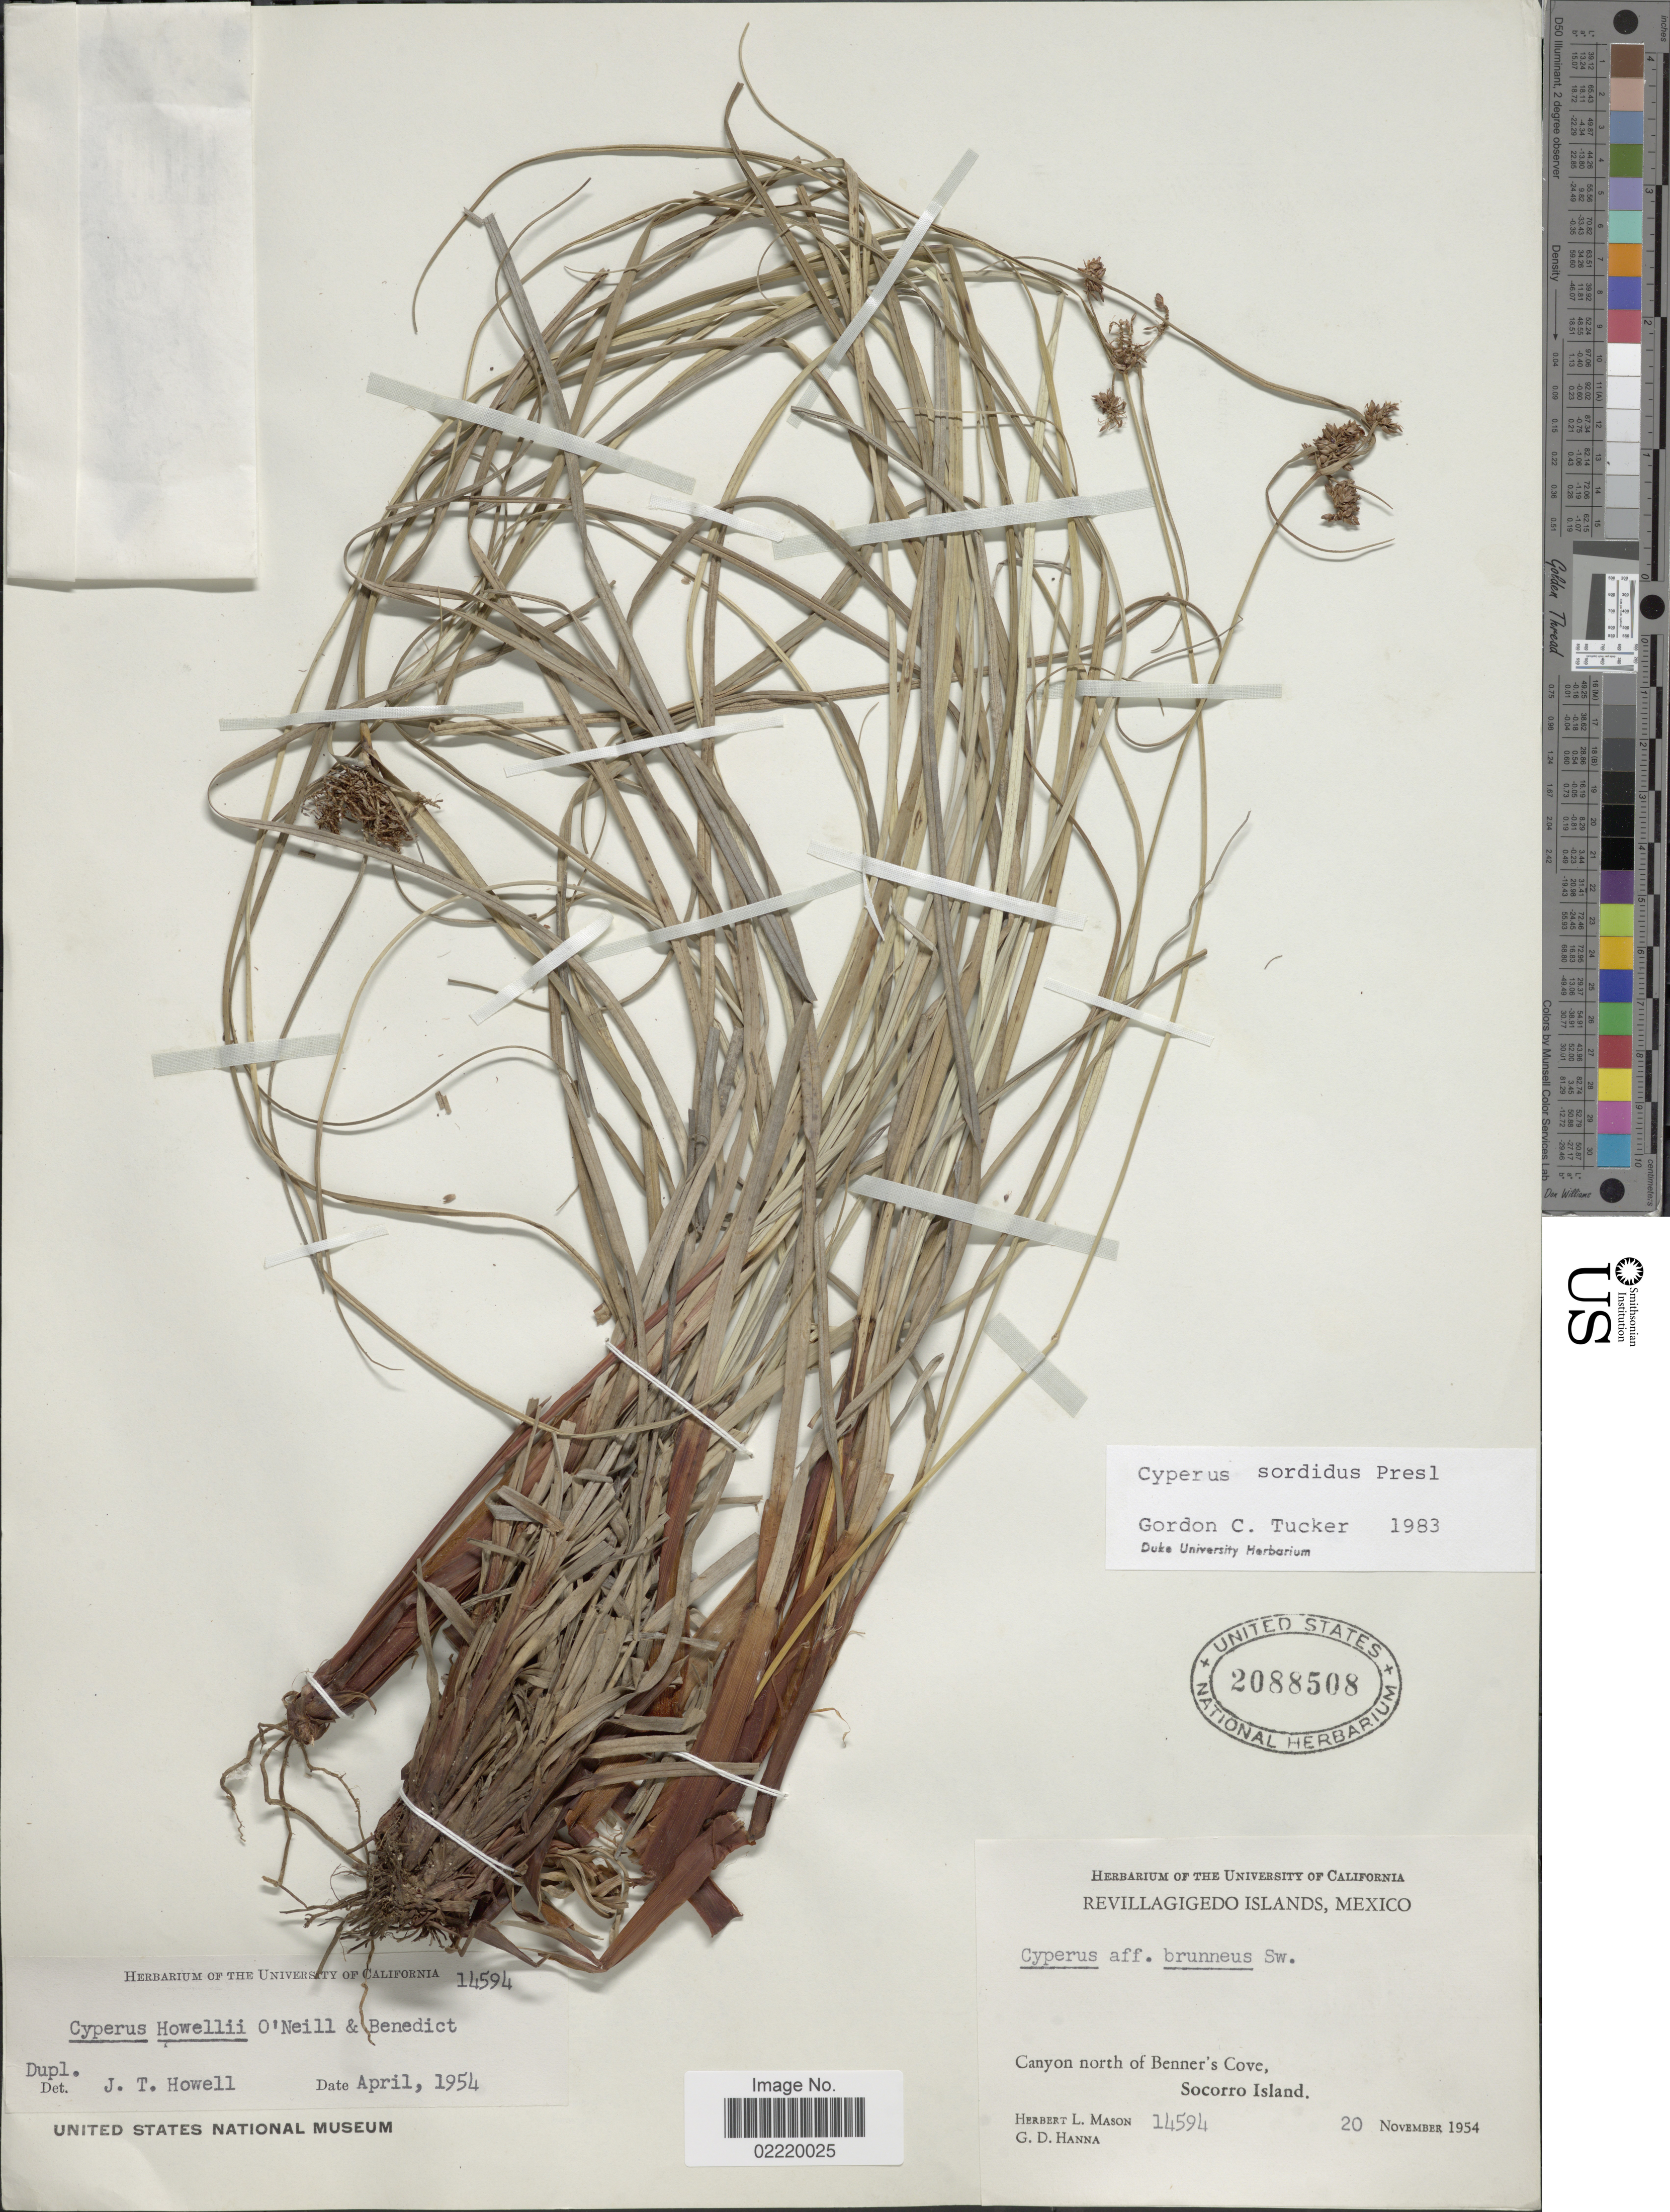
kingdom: Plantae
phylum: Tracheophyta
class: Liliopsida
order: Poales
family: Cyperaceae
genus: Cyperus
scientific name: Cyperus sordidus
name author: J. Presl & C. Presl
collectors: H. L. Mason & G. D. Hanna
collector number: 14594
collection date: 1954-11-20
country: Mexico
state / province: Colima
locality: Revillagigedo Islands, canyon north of Benner's Cove, Socorro Island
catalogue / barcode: US 2088508